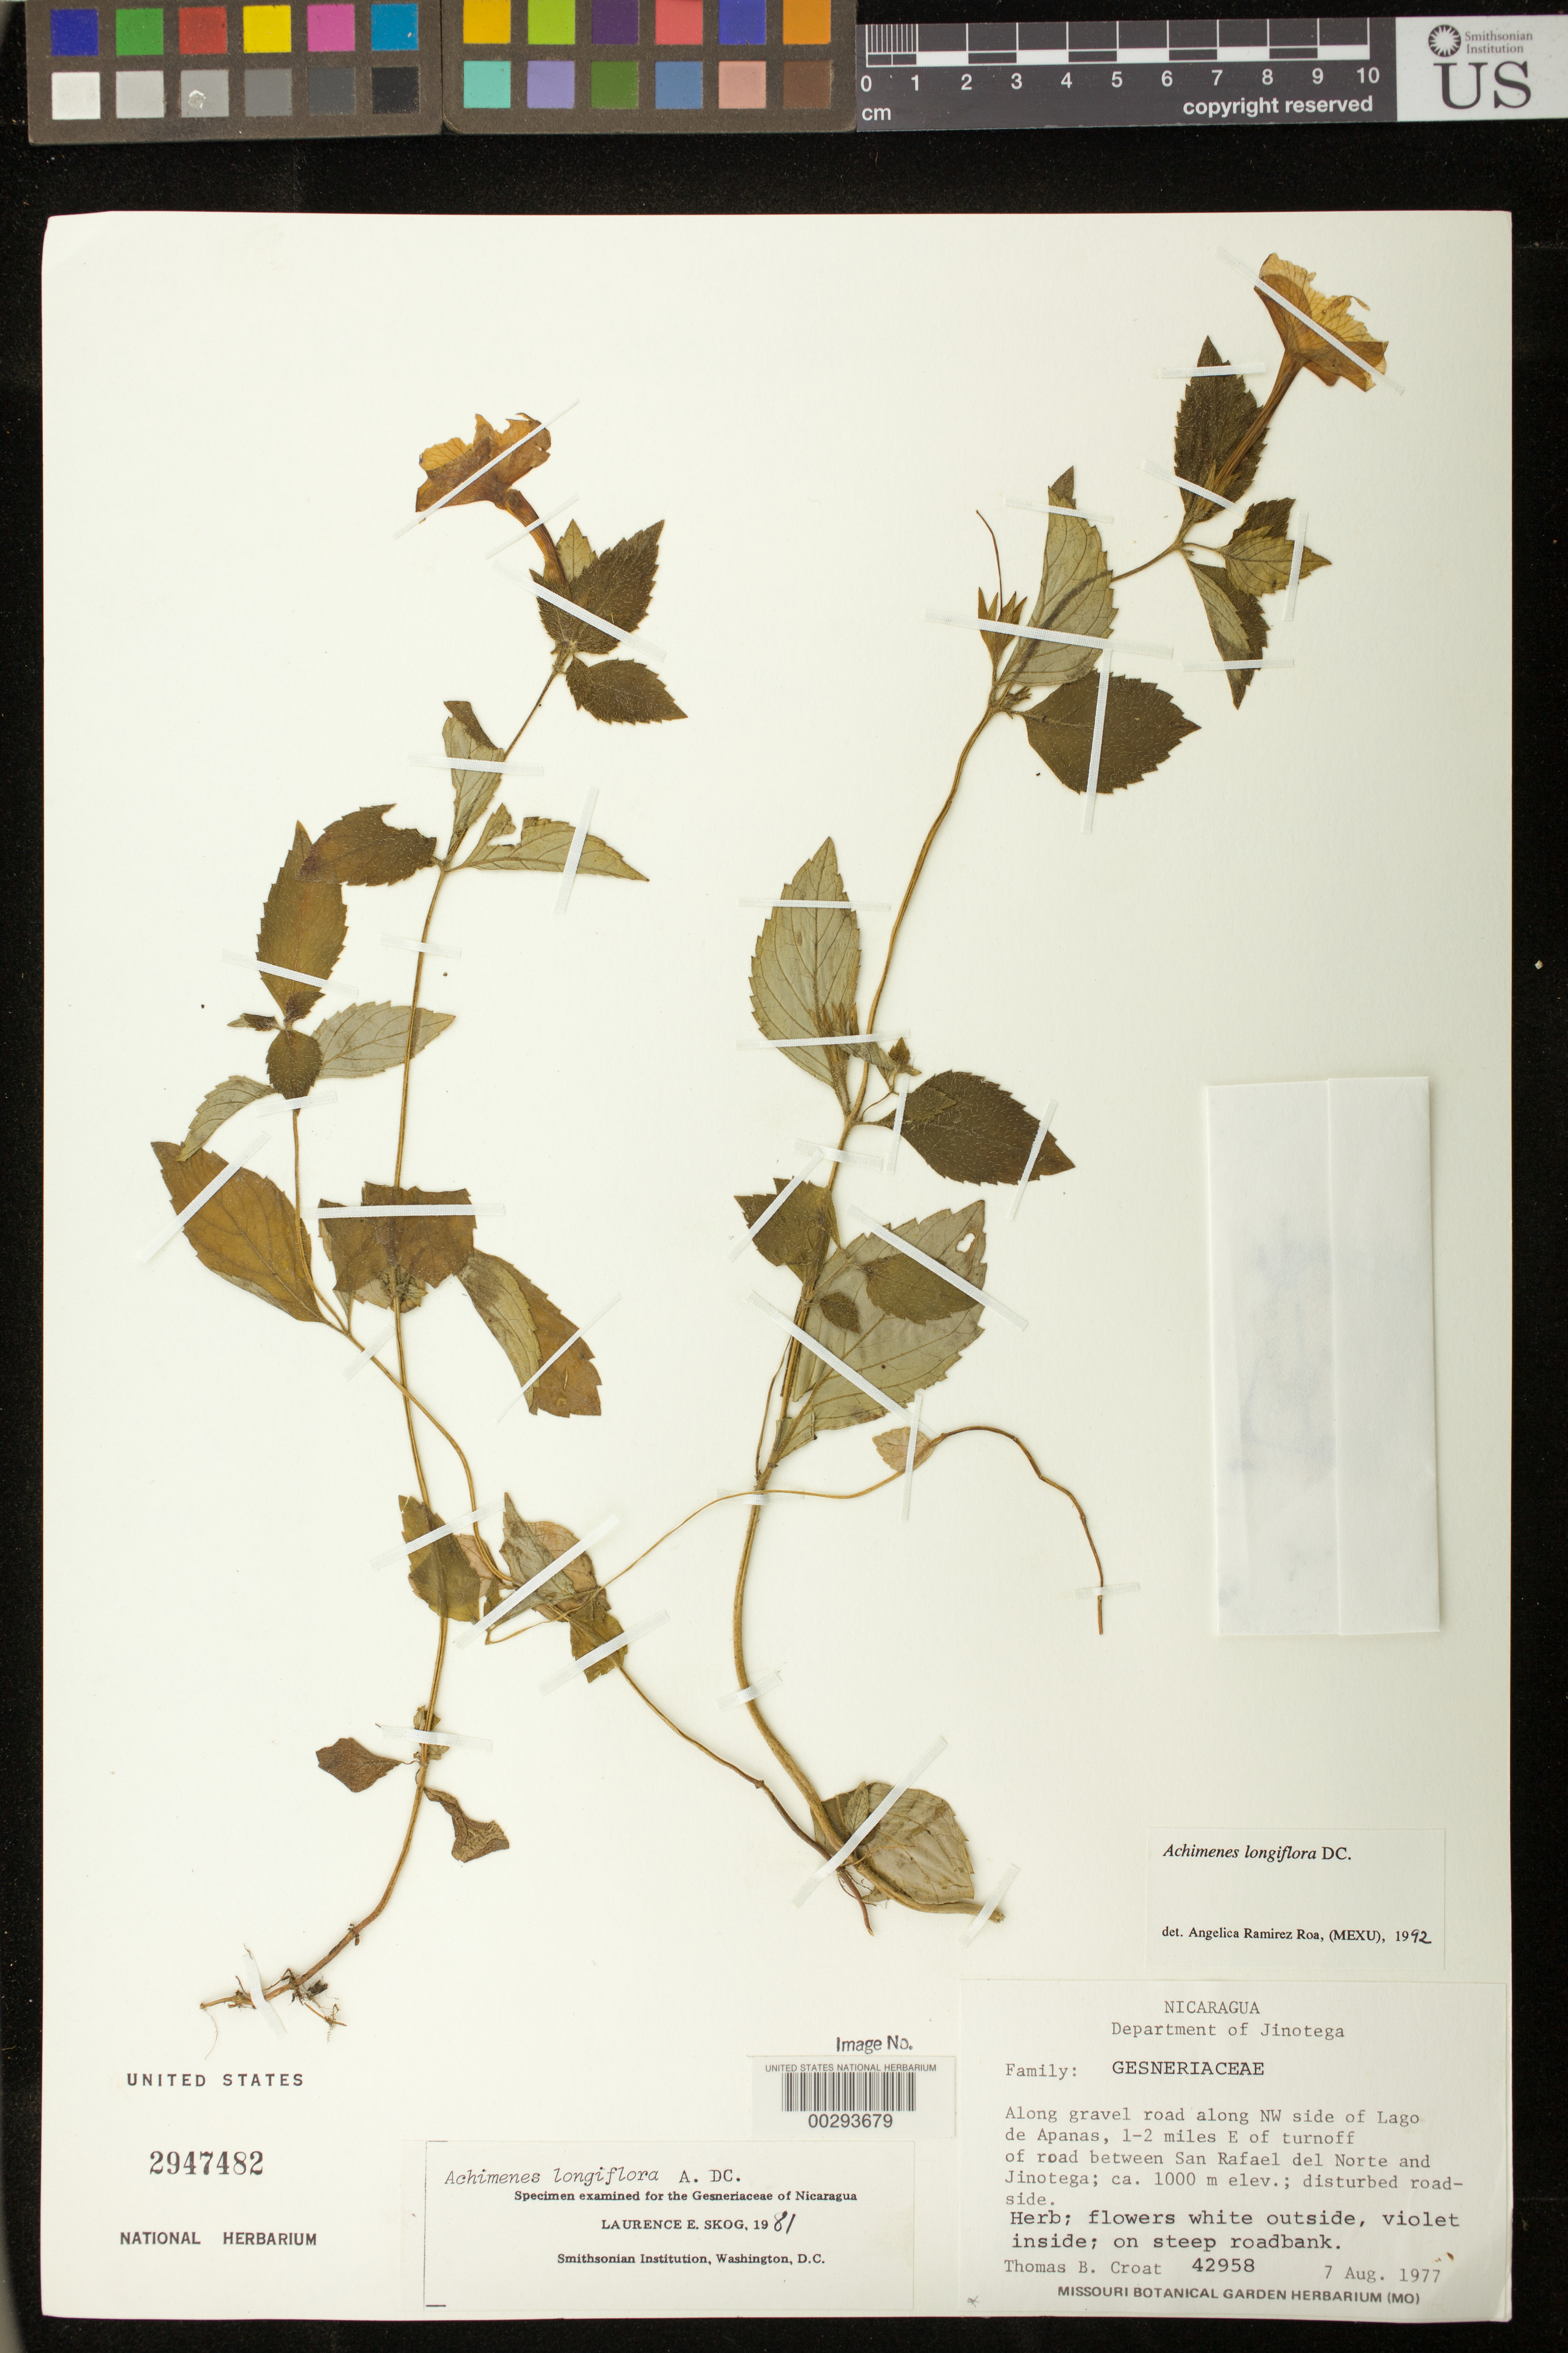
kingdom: Plantae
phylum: Tracheophyta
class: Magnoliopsida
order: Lamiales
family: Gesneriaceae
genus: Achimenes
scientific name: Achimenes longiflora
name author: DC.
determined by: Skog, Laurence E.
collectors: T. B. Croat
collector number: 42958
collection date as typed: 07 Aug 1977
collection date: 1977-08-07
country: Nicaragua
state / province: Jinotega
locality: Along gravel road along NW side of Lago de Apanas, 1-2 mi E of turnoff of road between San Rafael del Norte and Jinotega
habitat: Disturbed roadside; on steep roadbank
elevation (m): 1000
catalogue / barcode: US 2947482